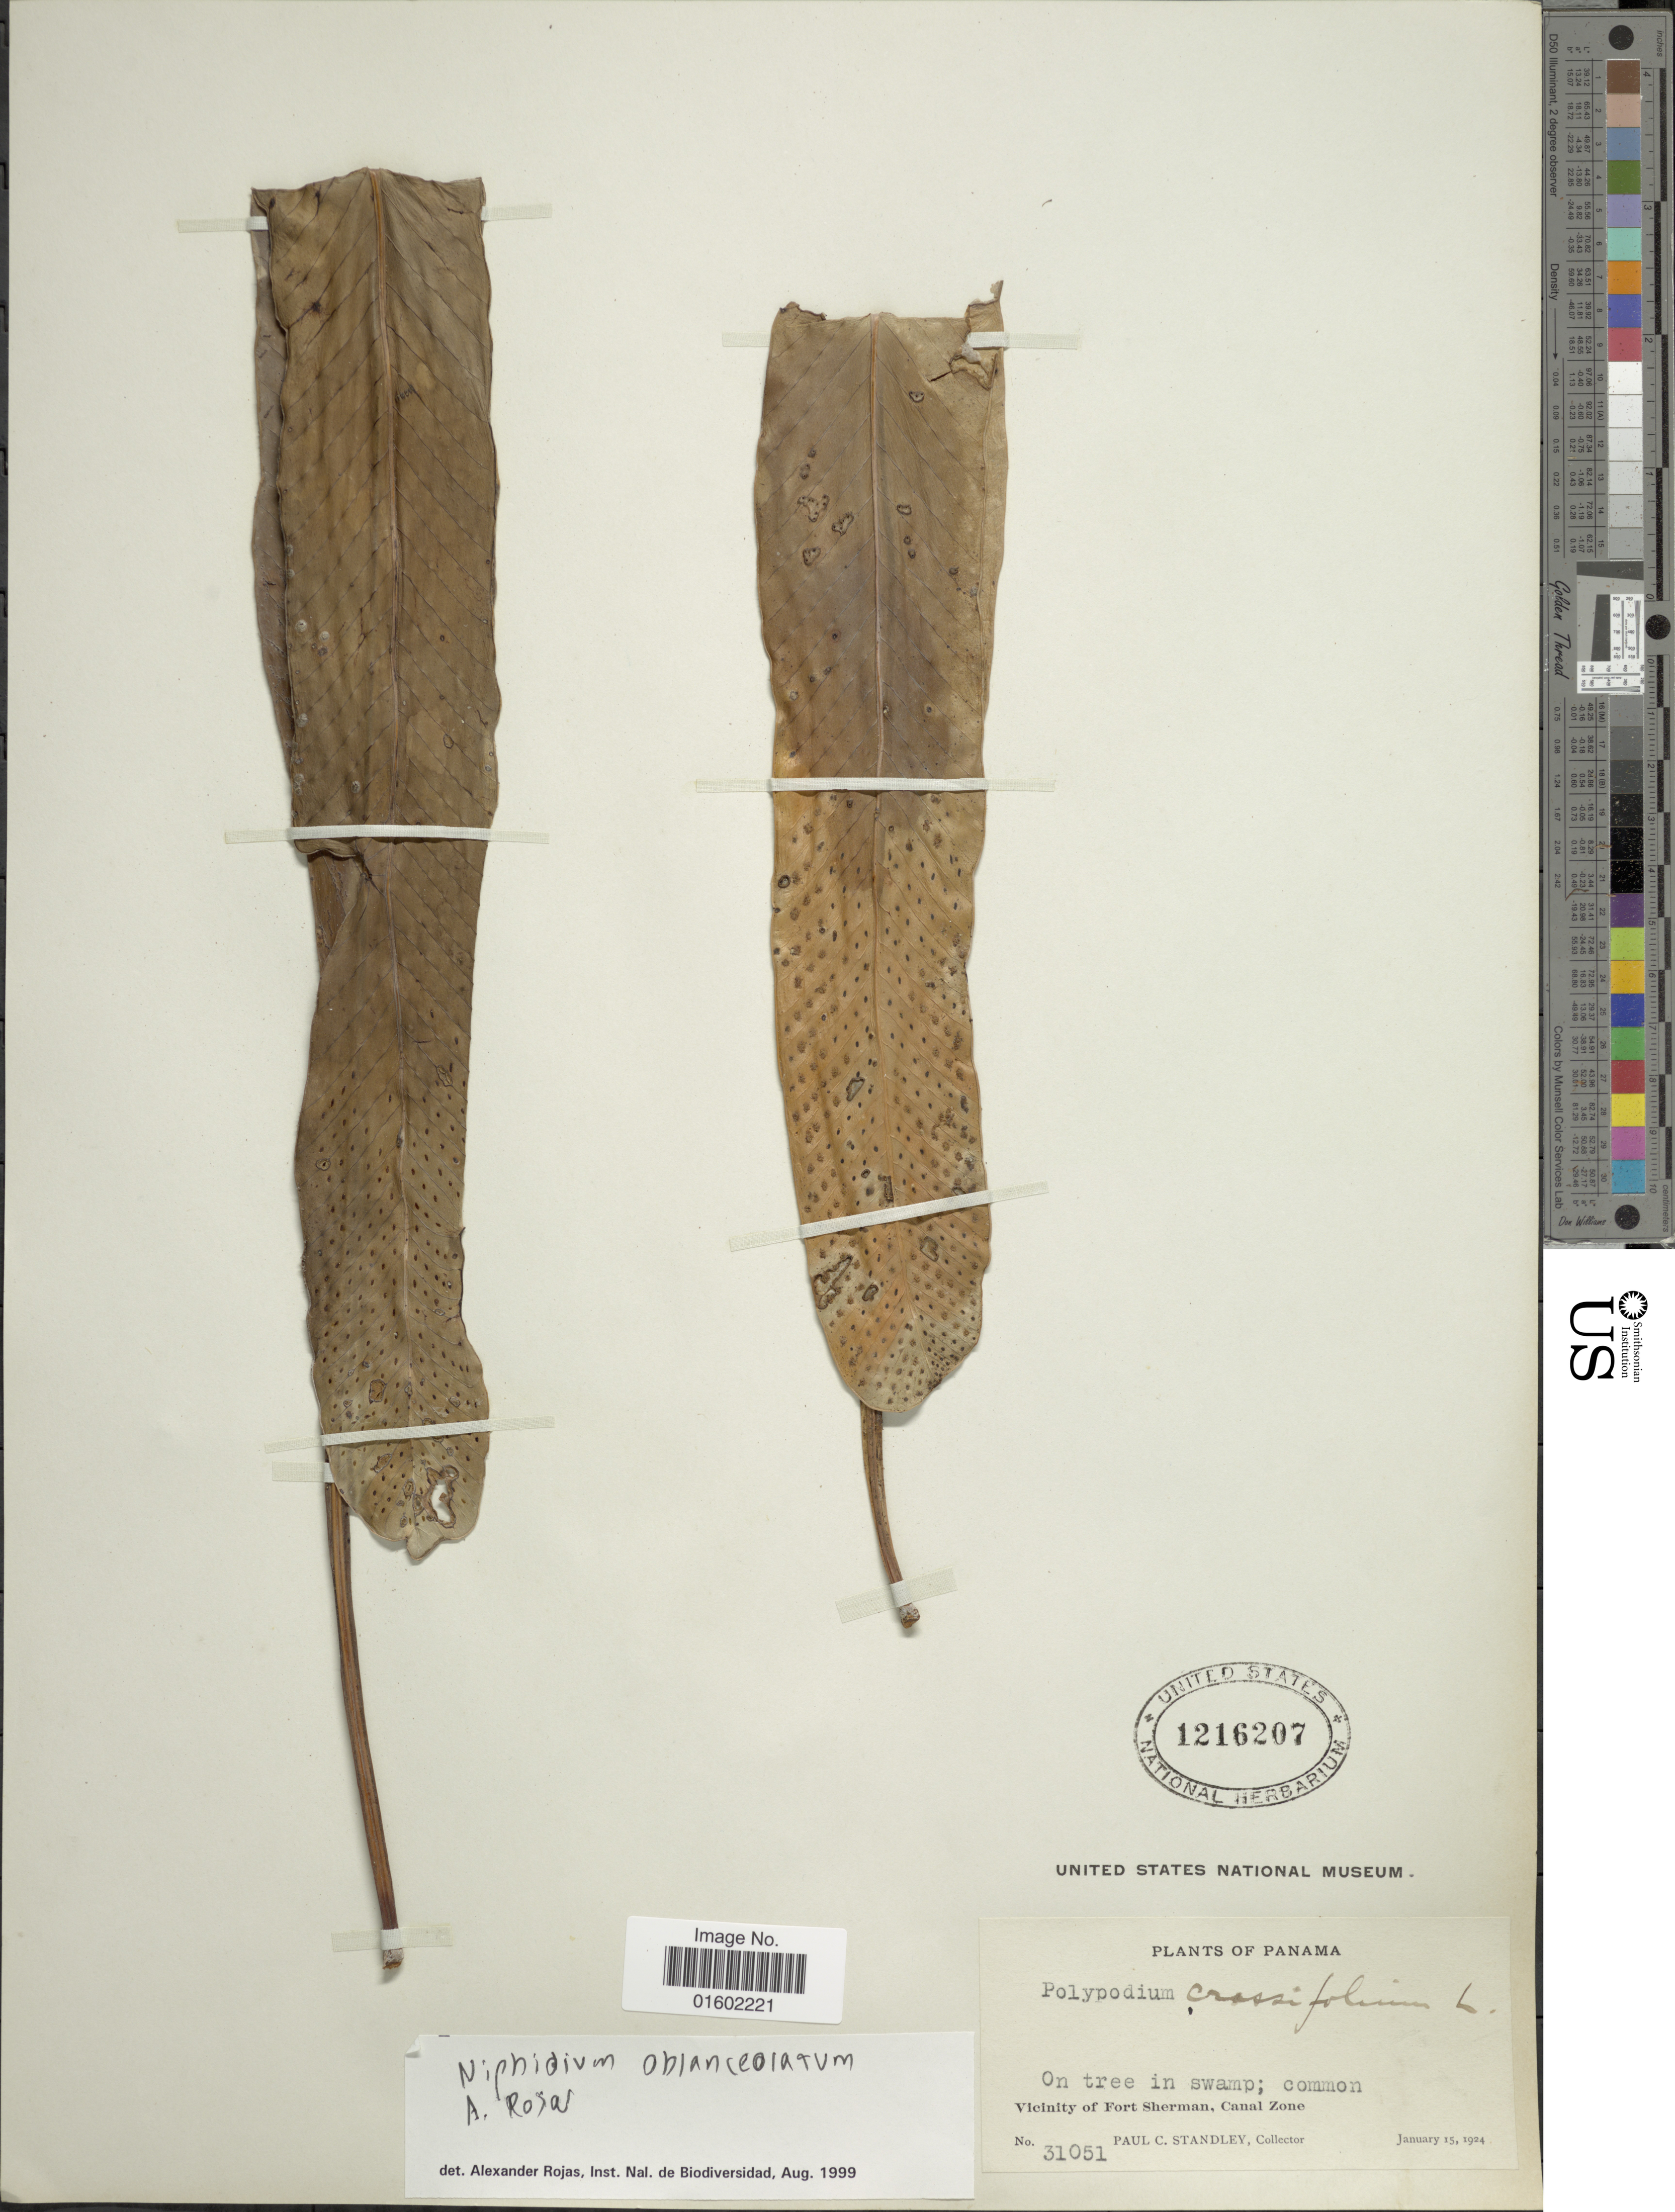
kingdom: Plantae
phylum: Tracheophyta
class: Polypodiopsida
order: Polypodiales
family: Polypodiaceae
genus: Niphidium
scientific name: Niphidium crassifolium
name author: (L.) Lellinger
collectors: P. C. Standley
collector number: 31051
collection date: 1924-01-15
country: Panama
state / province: Colón / Panamá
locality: Vicinity of Fort Sherman, Canal Zone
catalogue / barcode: US 1216207